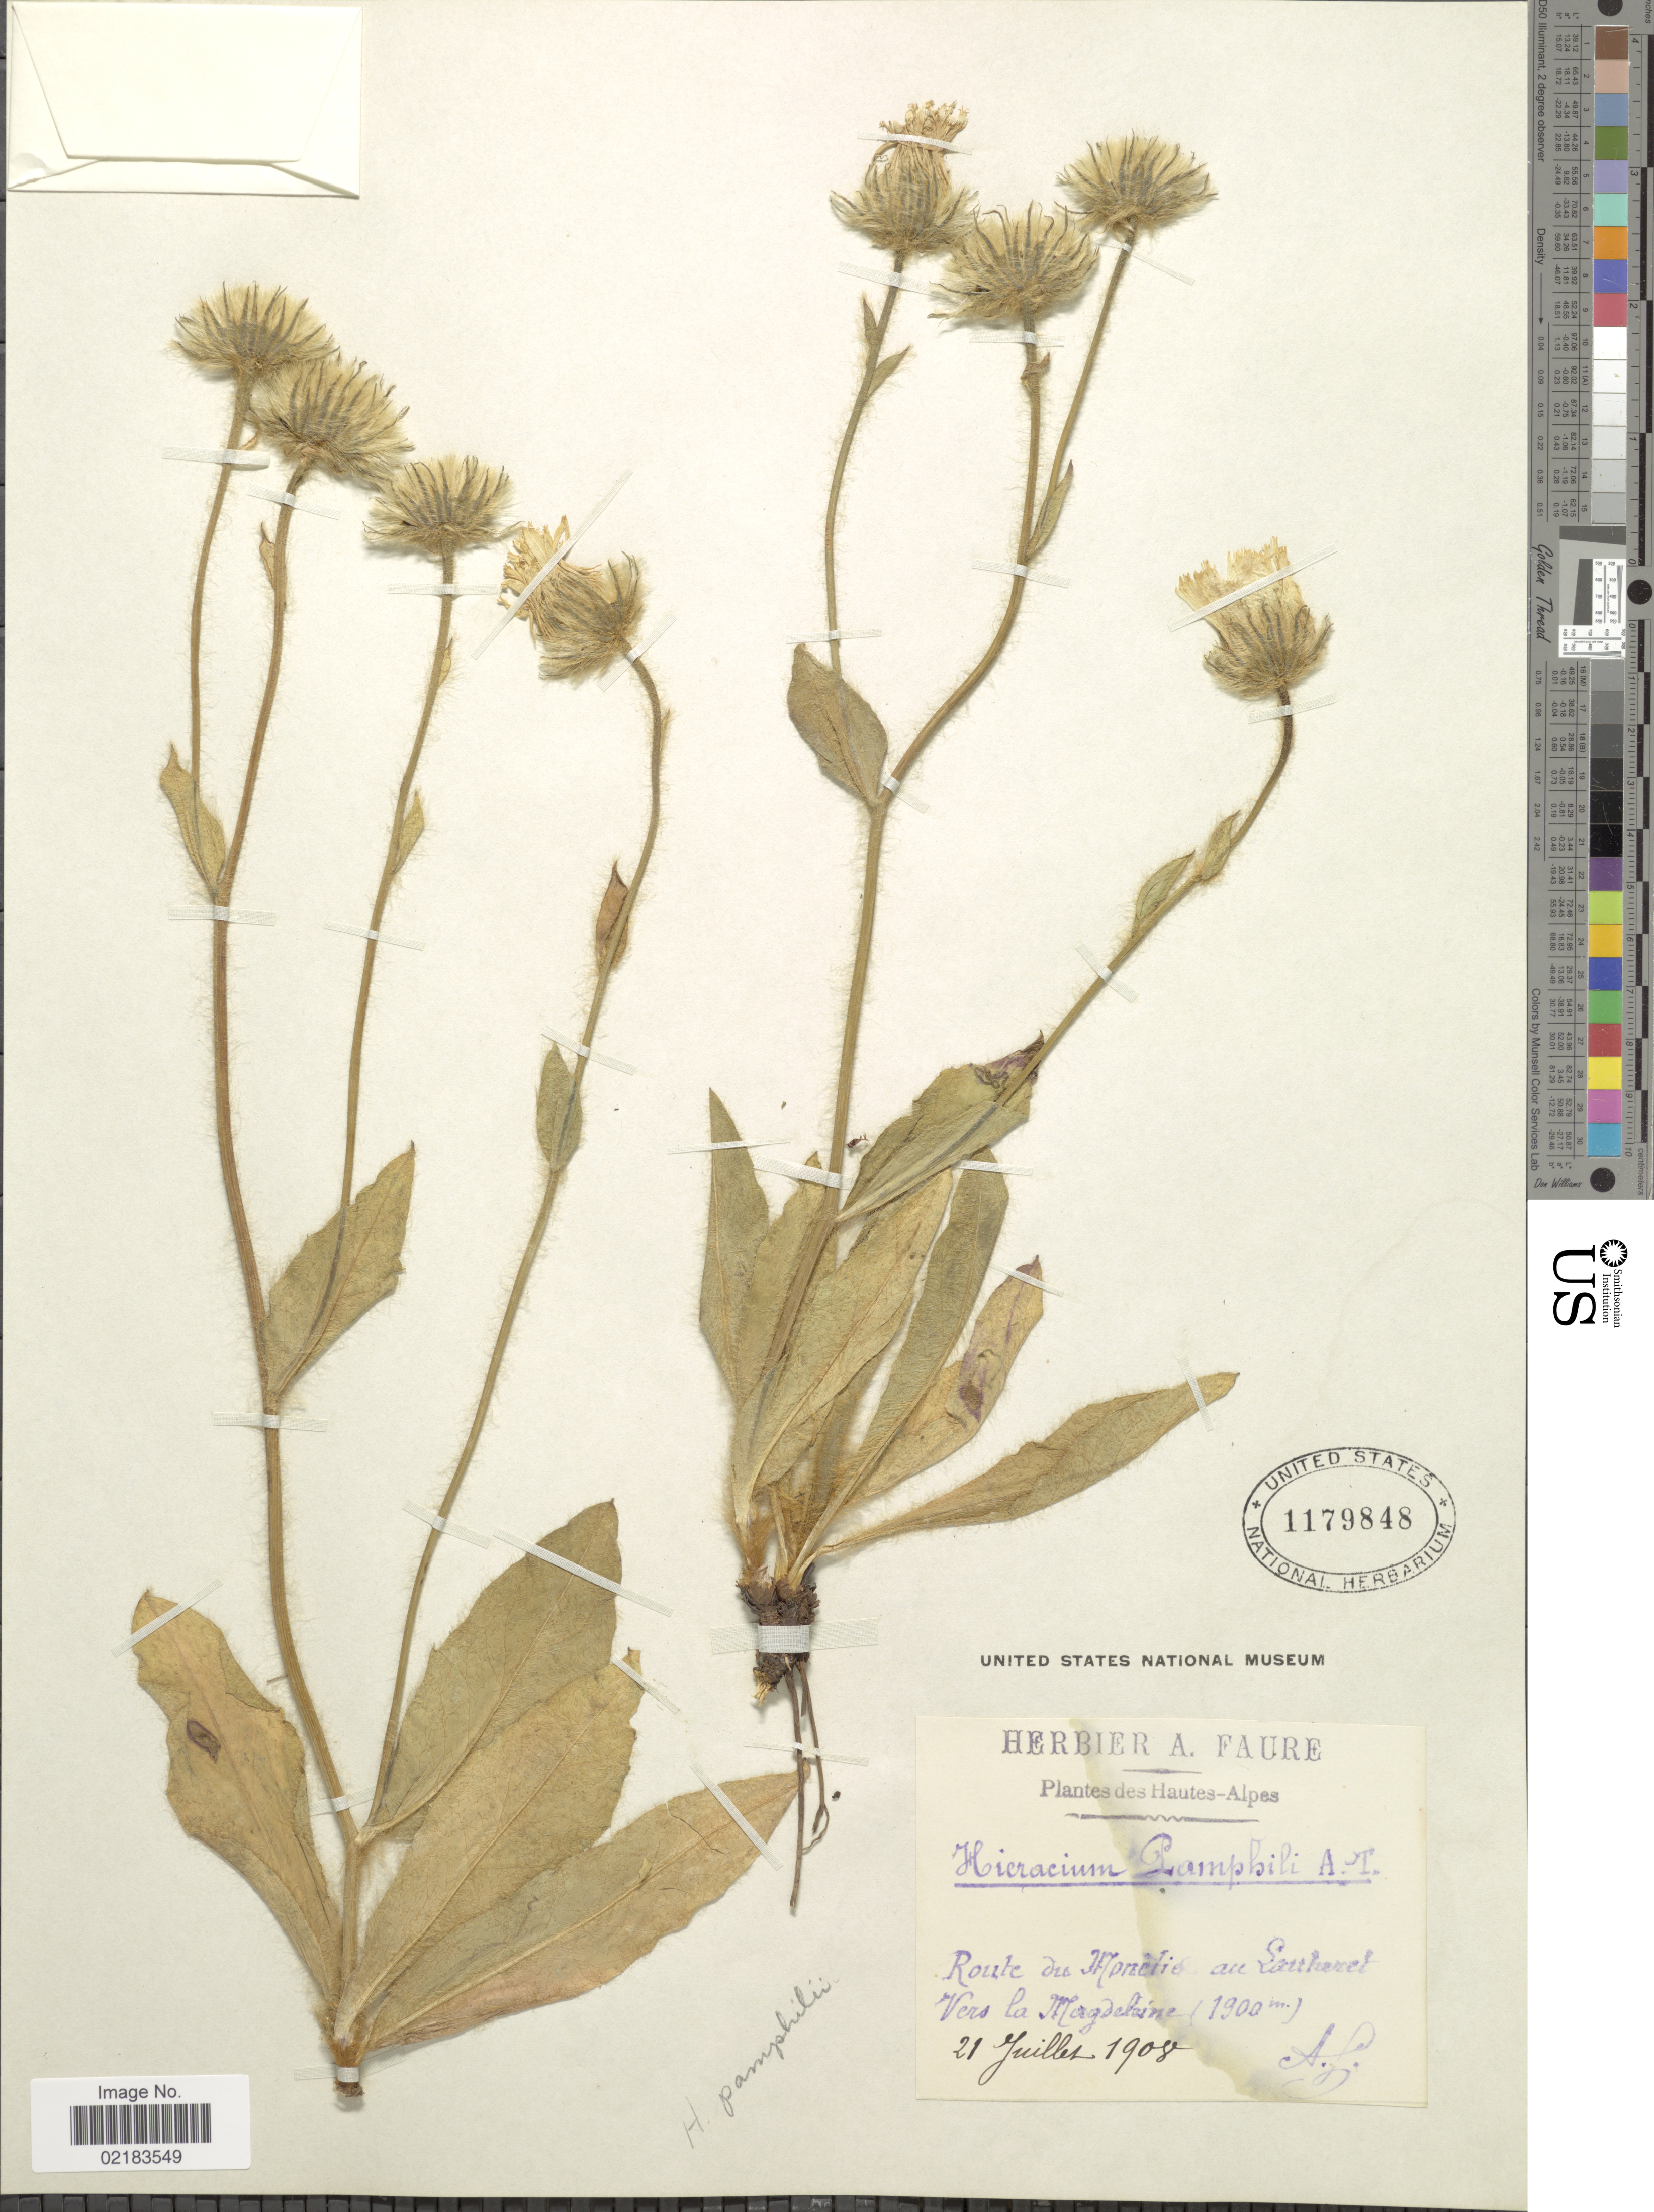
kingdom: Plantae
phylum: Tracheophyta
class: Magnoliopsida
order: Asterales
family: Asteraceae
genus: Hieracium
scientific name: Hieracium pamphili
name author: Arvet-Touvet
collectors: A. Faure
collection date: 1908-07-21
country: France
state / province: Provence-Alpes-Côte d'Azur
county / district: Hautes-Alpes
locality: Hautes-Alpes, route de Monetis au Southeret Vers la Magdeline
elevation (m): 1900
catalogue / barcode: US 1179848